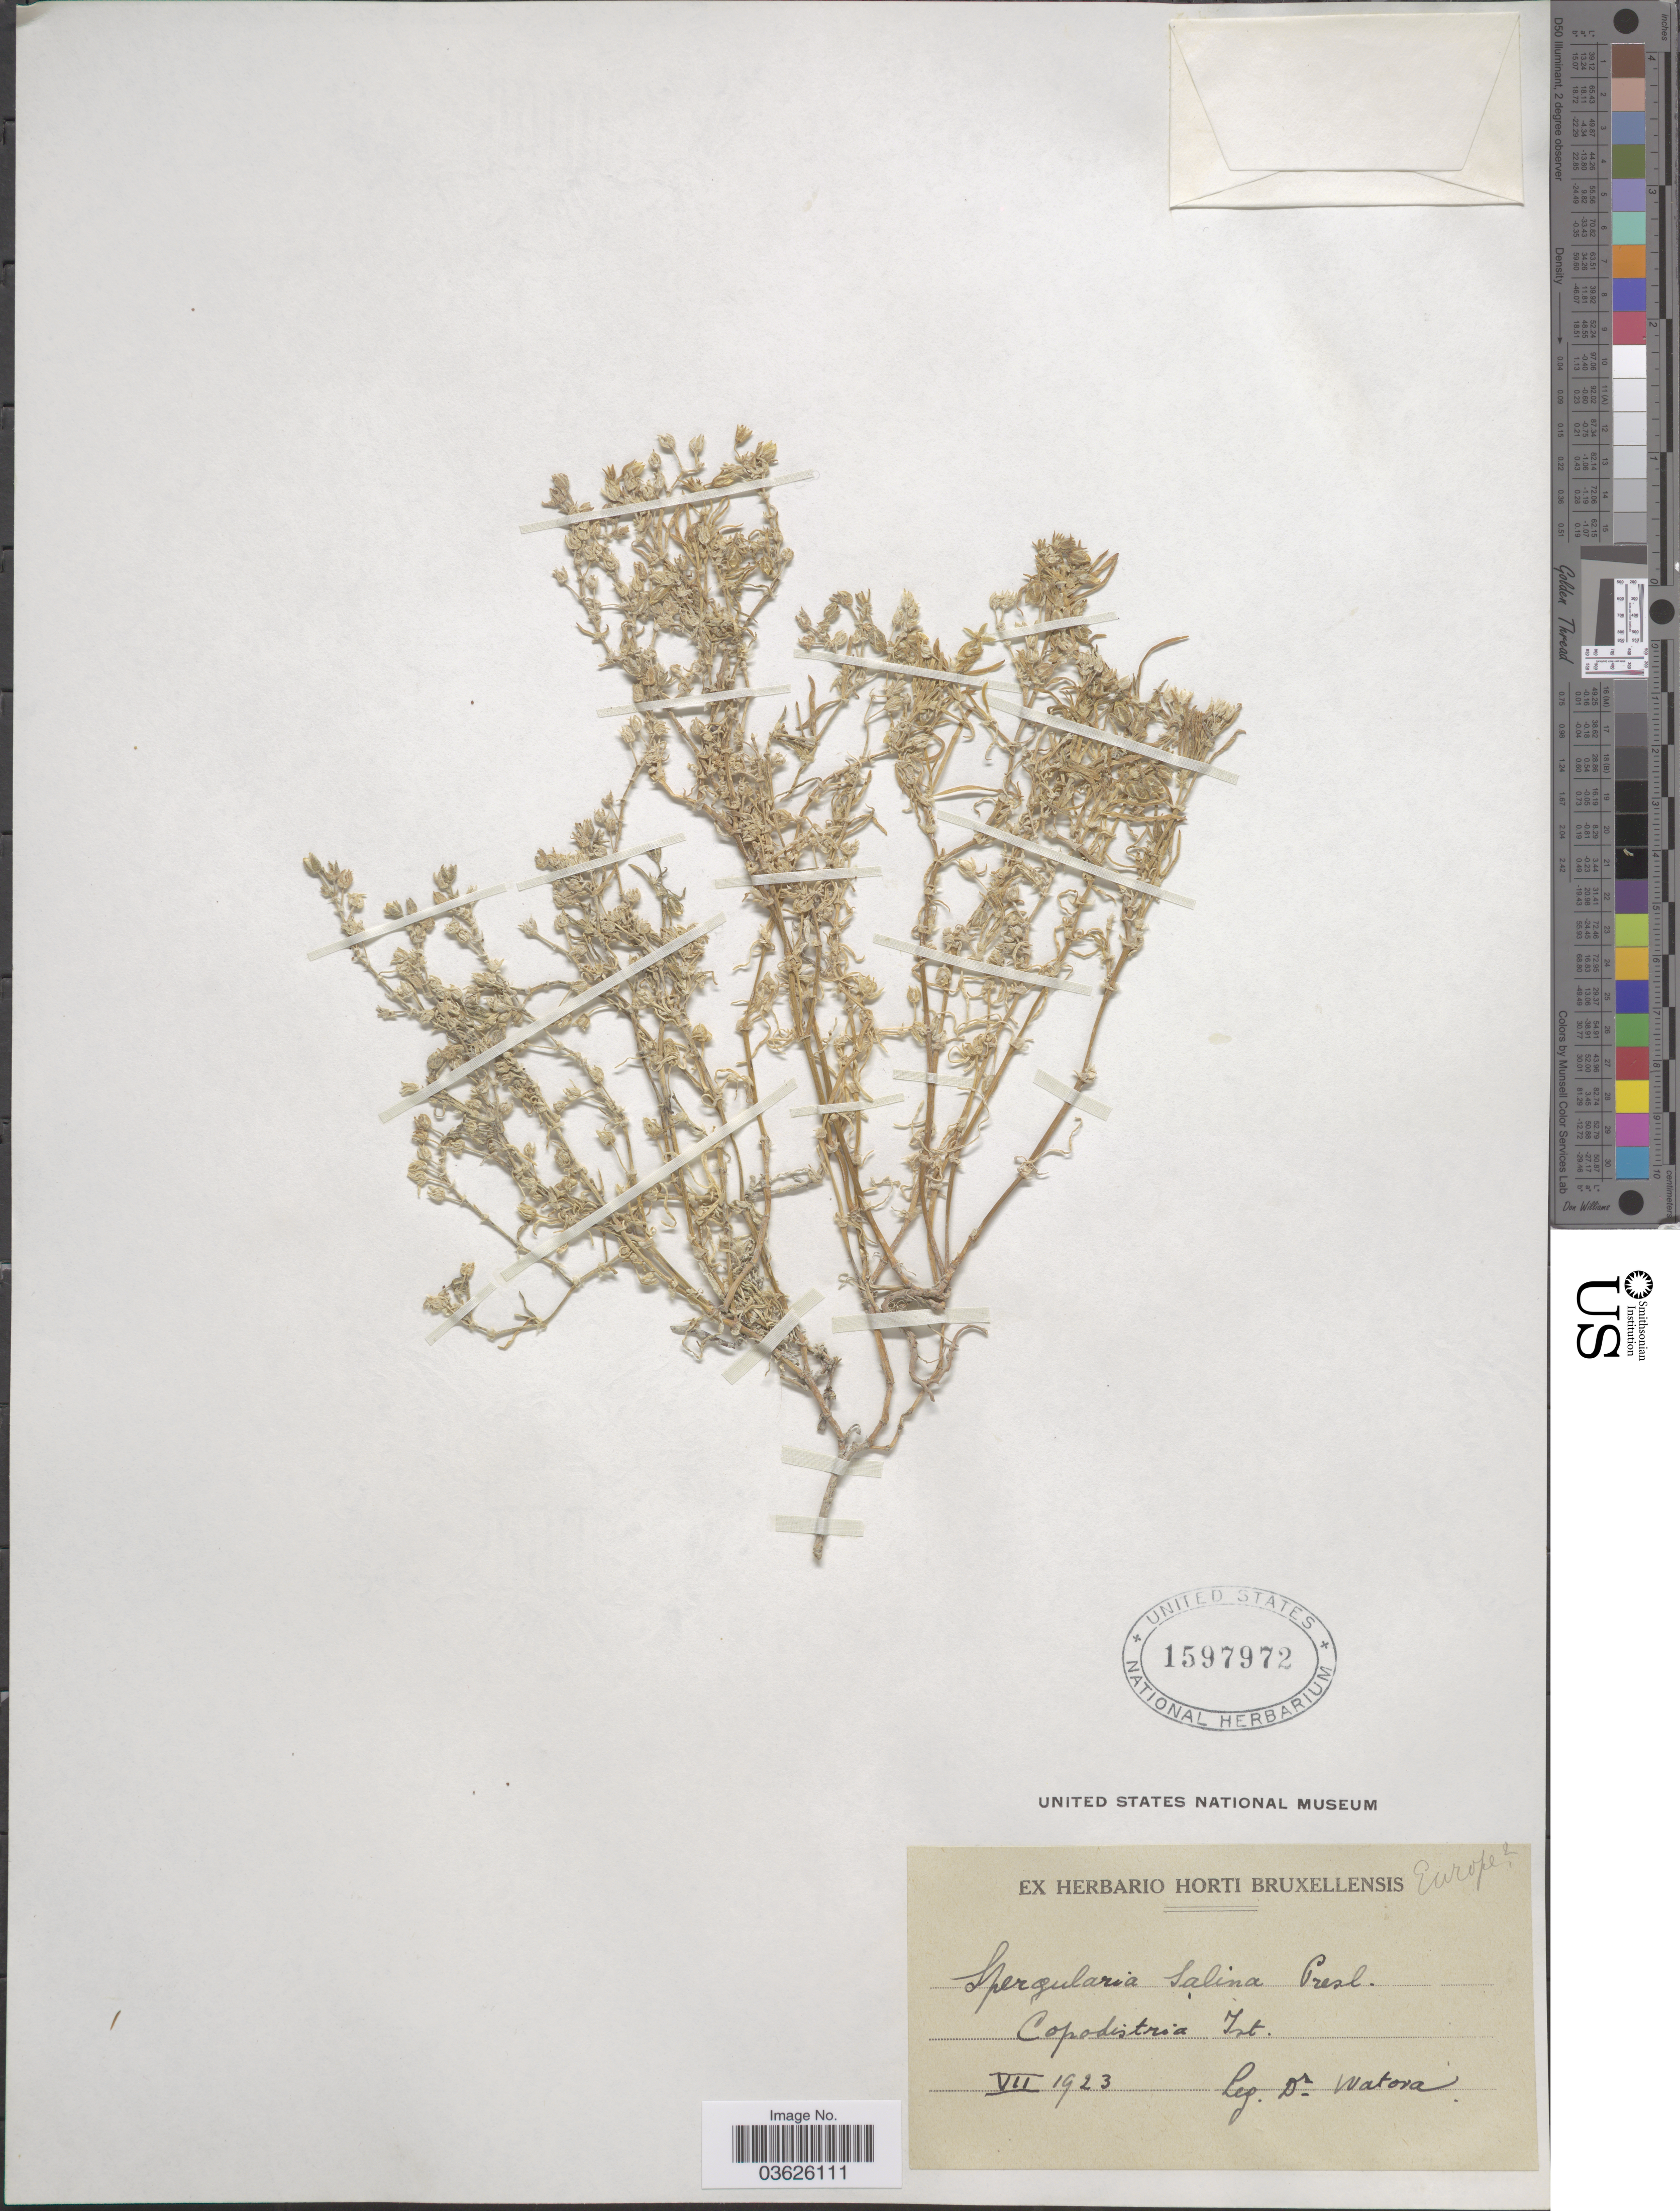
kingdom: Plantae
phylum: Tracheophyta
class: Magnoliopsida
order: Caryophyllales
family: Caryophyllaceae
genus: Tissa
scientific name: Tissa salina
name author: (J. Presl & C. Presl) Britton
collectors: Watova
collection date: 1923-07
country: Slovenia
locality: Europe. Copodistria Ist [interpreted].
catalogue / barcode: US 1597972